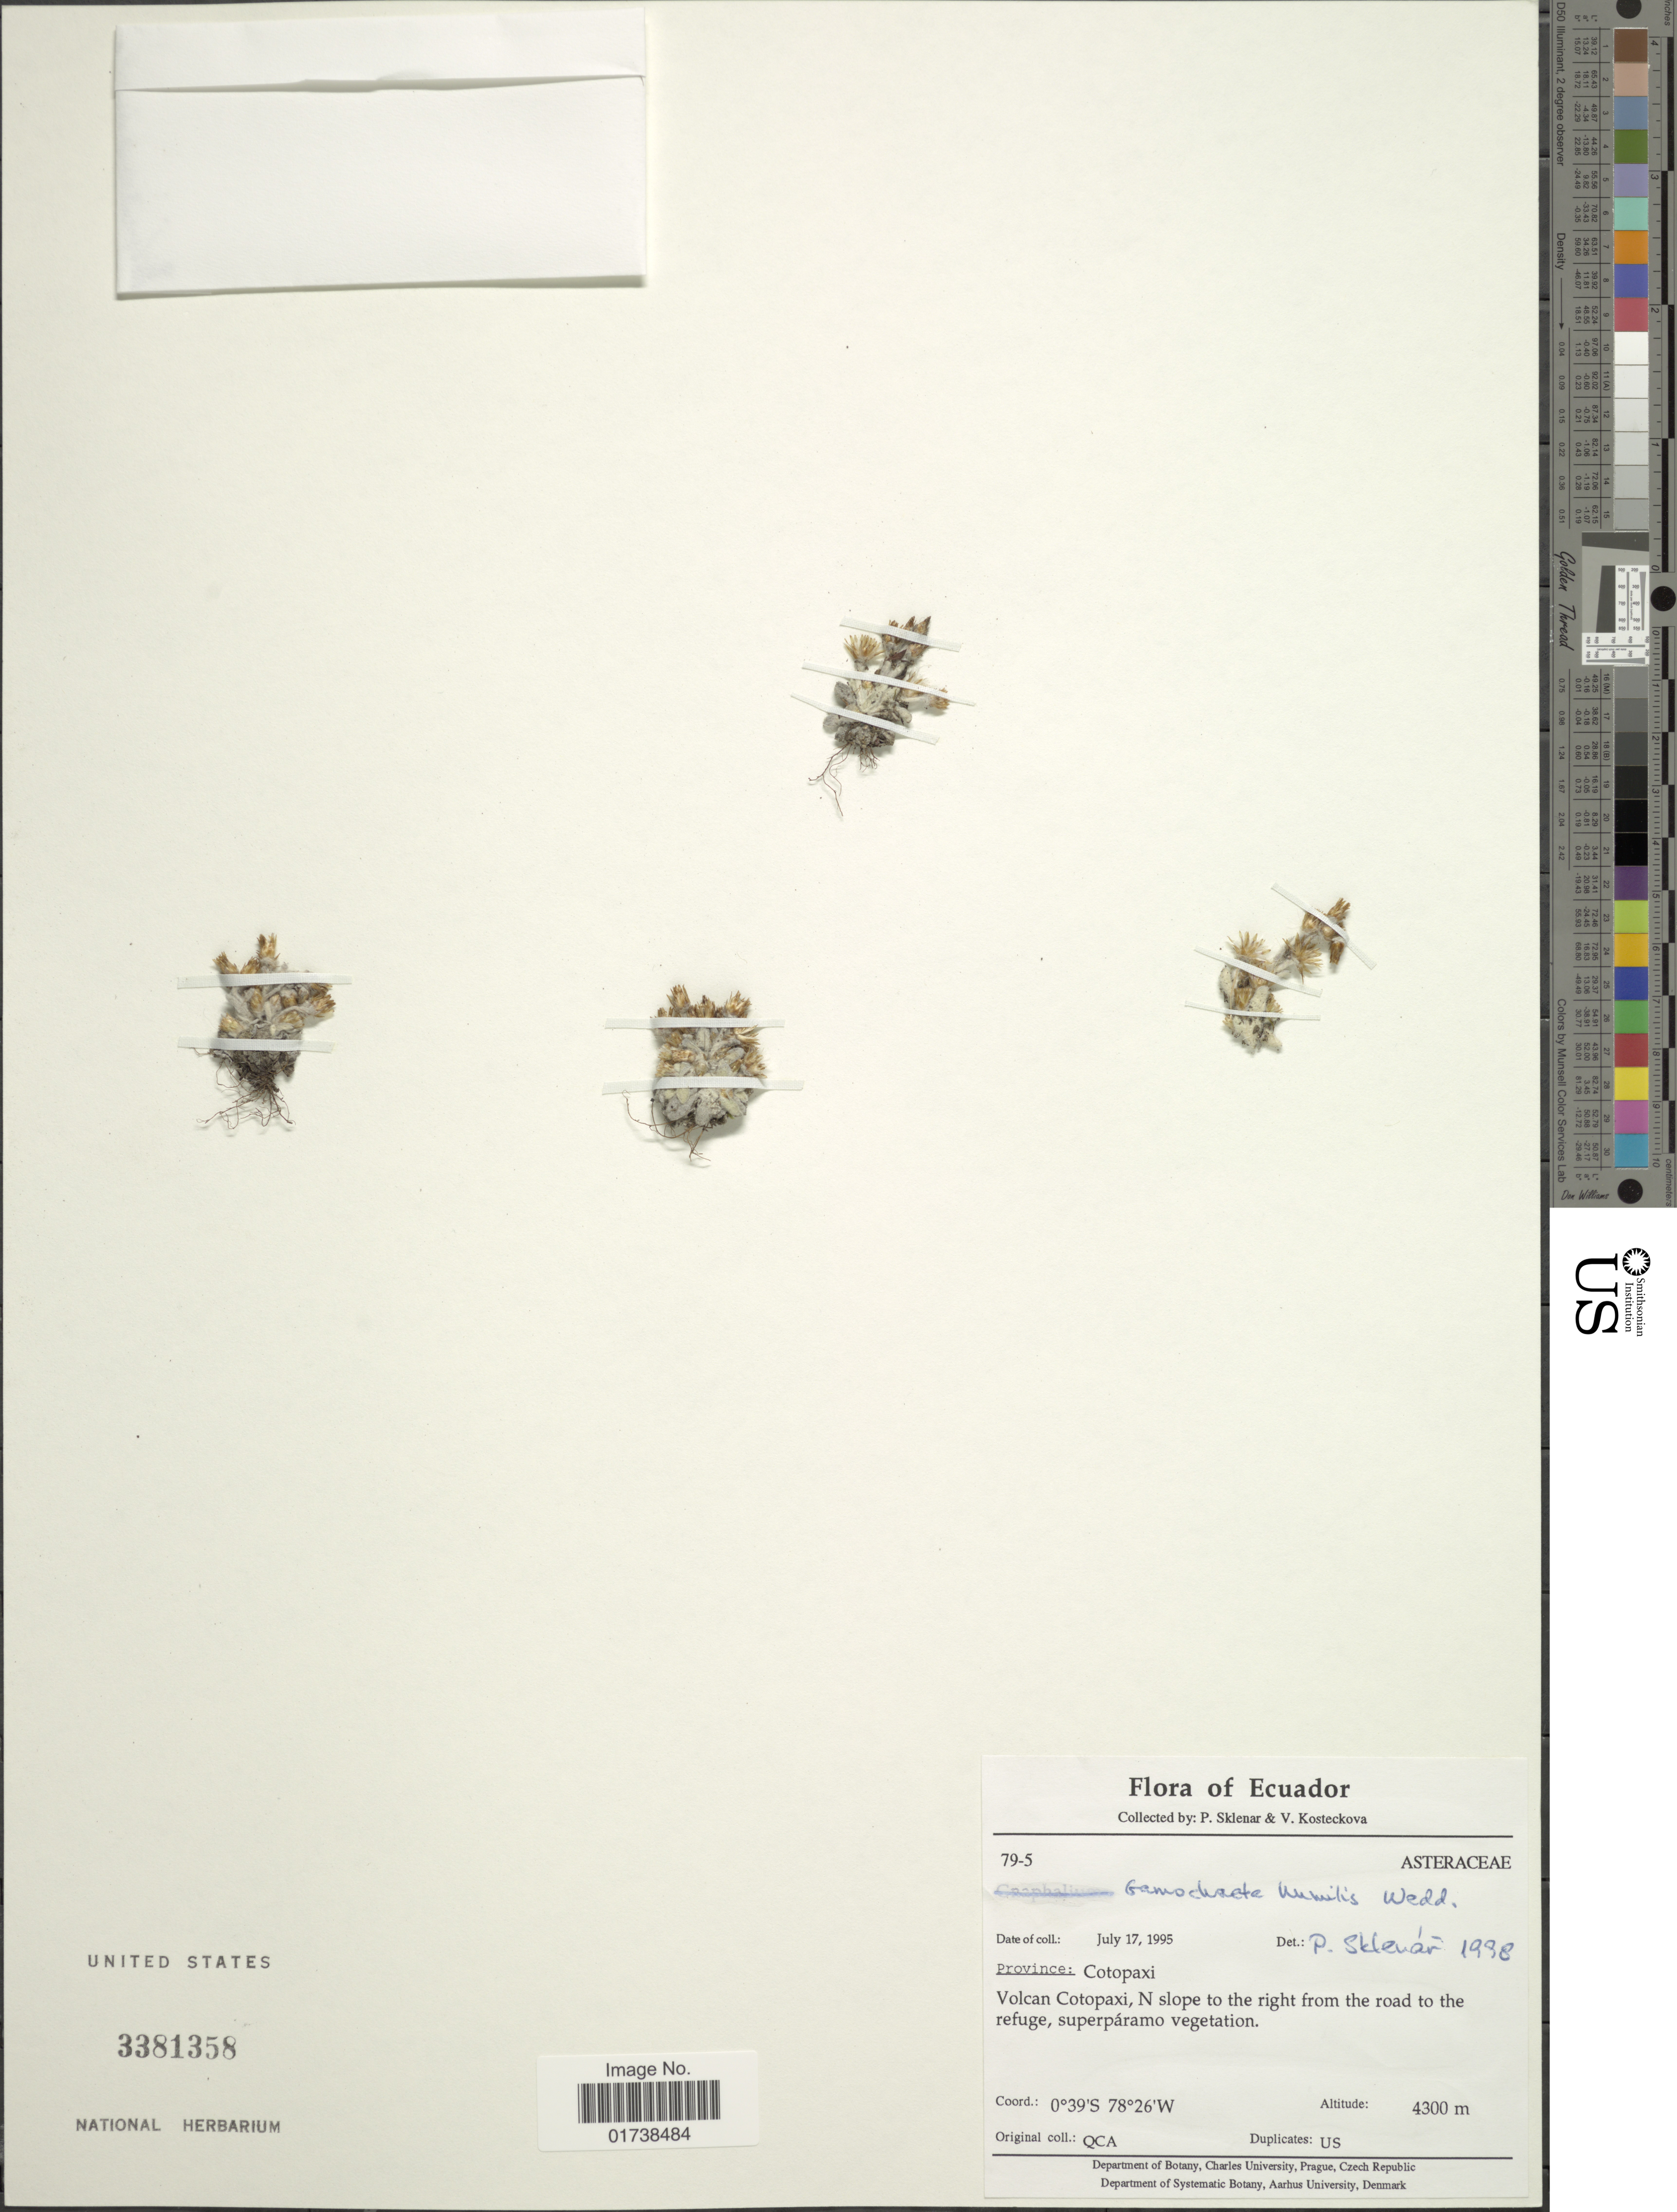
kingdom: Plantae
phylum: Tracheophyta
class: Magnoliopsida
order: Asterales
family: Asteraceae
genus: Gamochaeta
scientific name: Gamochaeta humilis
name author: Wedd.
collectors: P. Sklenár & V. Kosteckova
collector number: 79-5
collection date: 1995-07-17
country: Ecuador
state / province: Cotopaxi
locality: Volcan Cotopaxi, N slope to the right from the road to the refuge, superparamo vegetation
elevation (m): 4300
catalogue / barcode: US 3381358